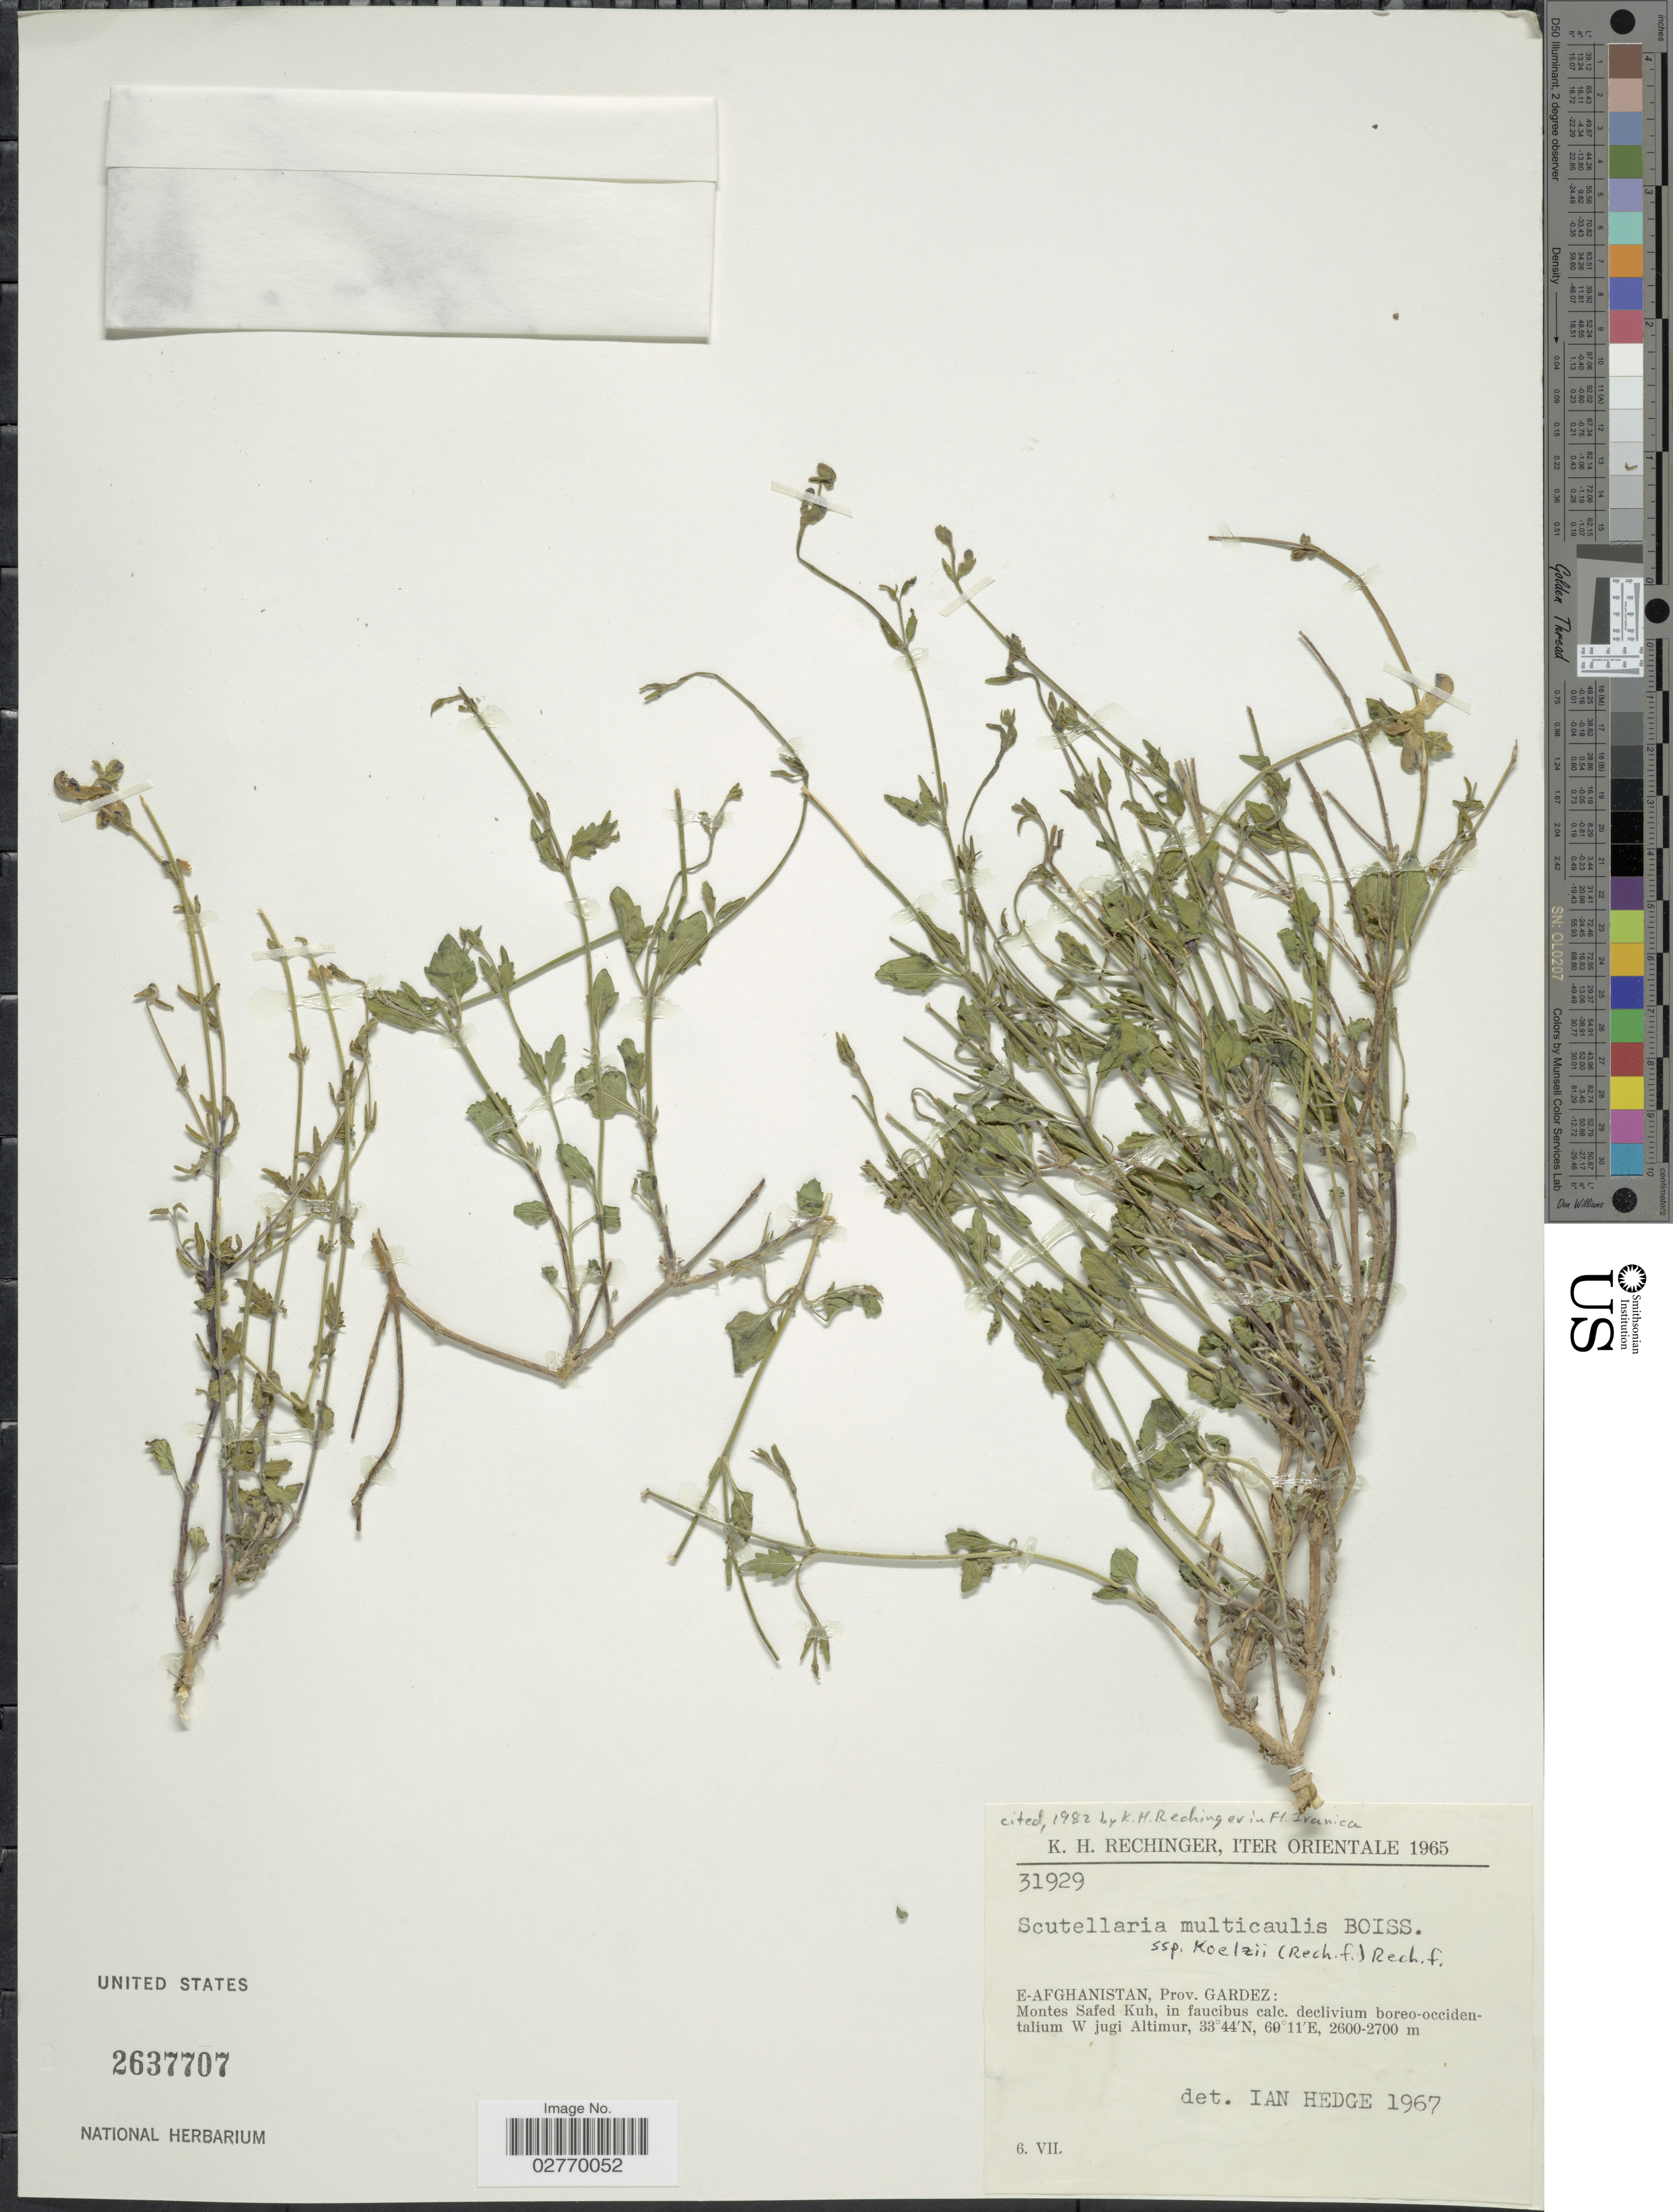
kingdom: Plantae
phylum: Tracheophyta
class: Magnoliopsida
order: Lamiales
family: Lamiaceae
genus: Scutellaria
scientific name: Scutellaria multicaulis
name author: Boiss.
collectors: K. H. Rechinger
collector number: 31929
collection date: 1965-07-06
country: Afghanistan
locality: Iter Orientale. E-Afghanistan, Prov. Gardez: Montes Safed Kuh, in faucibus calc. declivium boreo-occidentalium W jugi Altimur.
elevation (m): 2600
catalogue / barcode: US 2637707